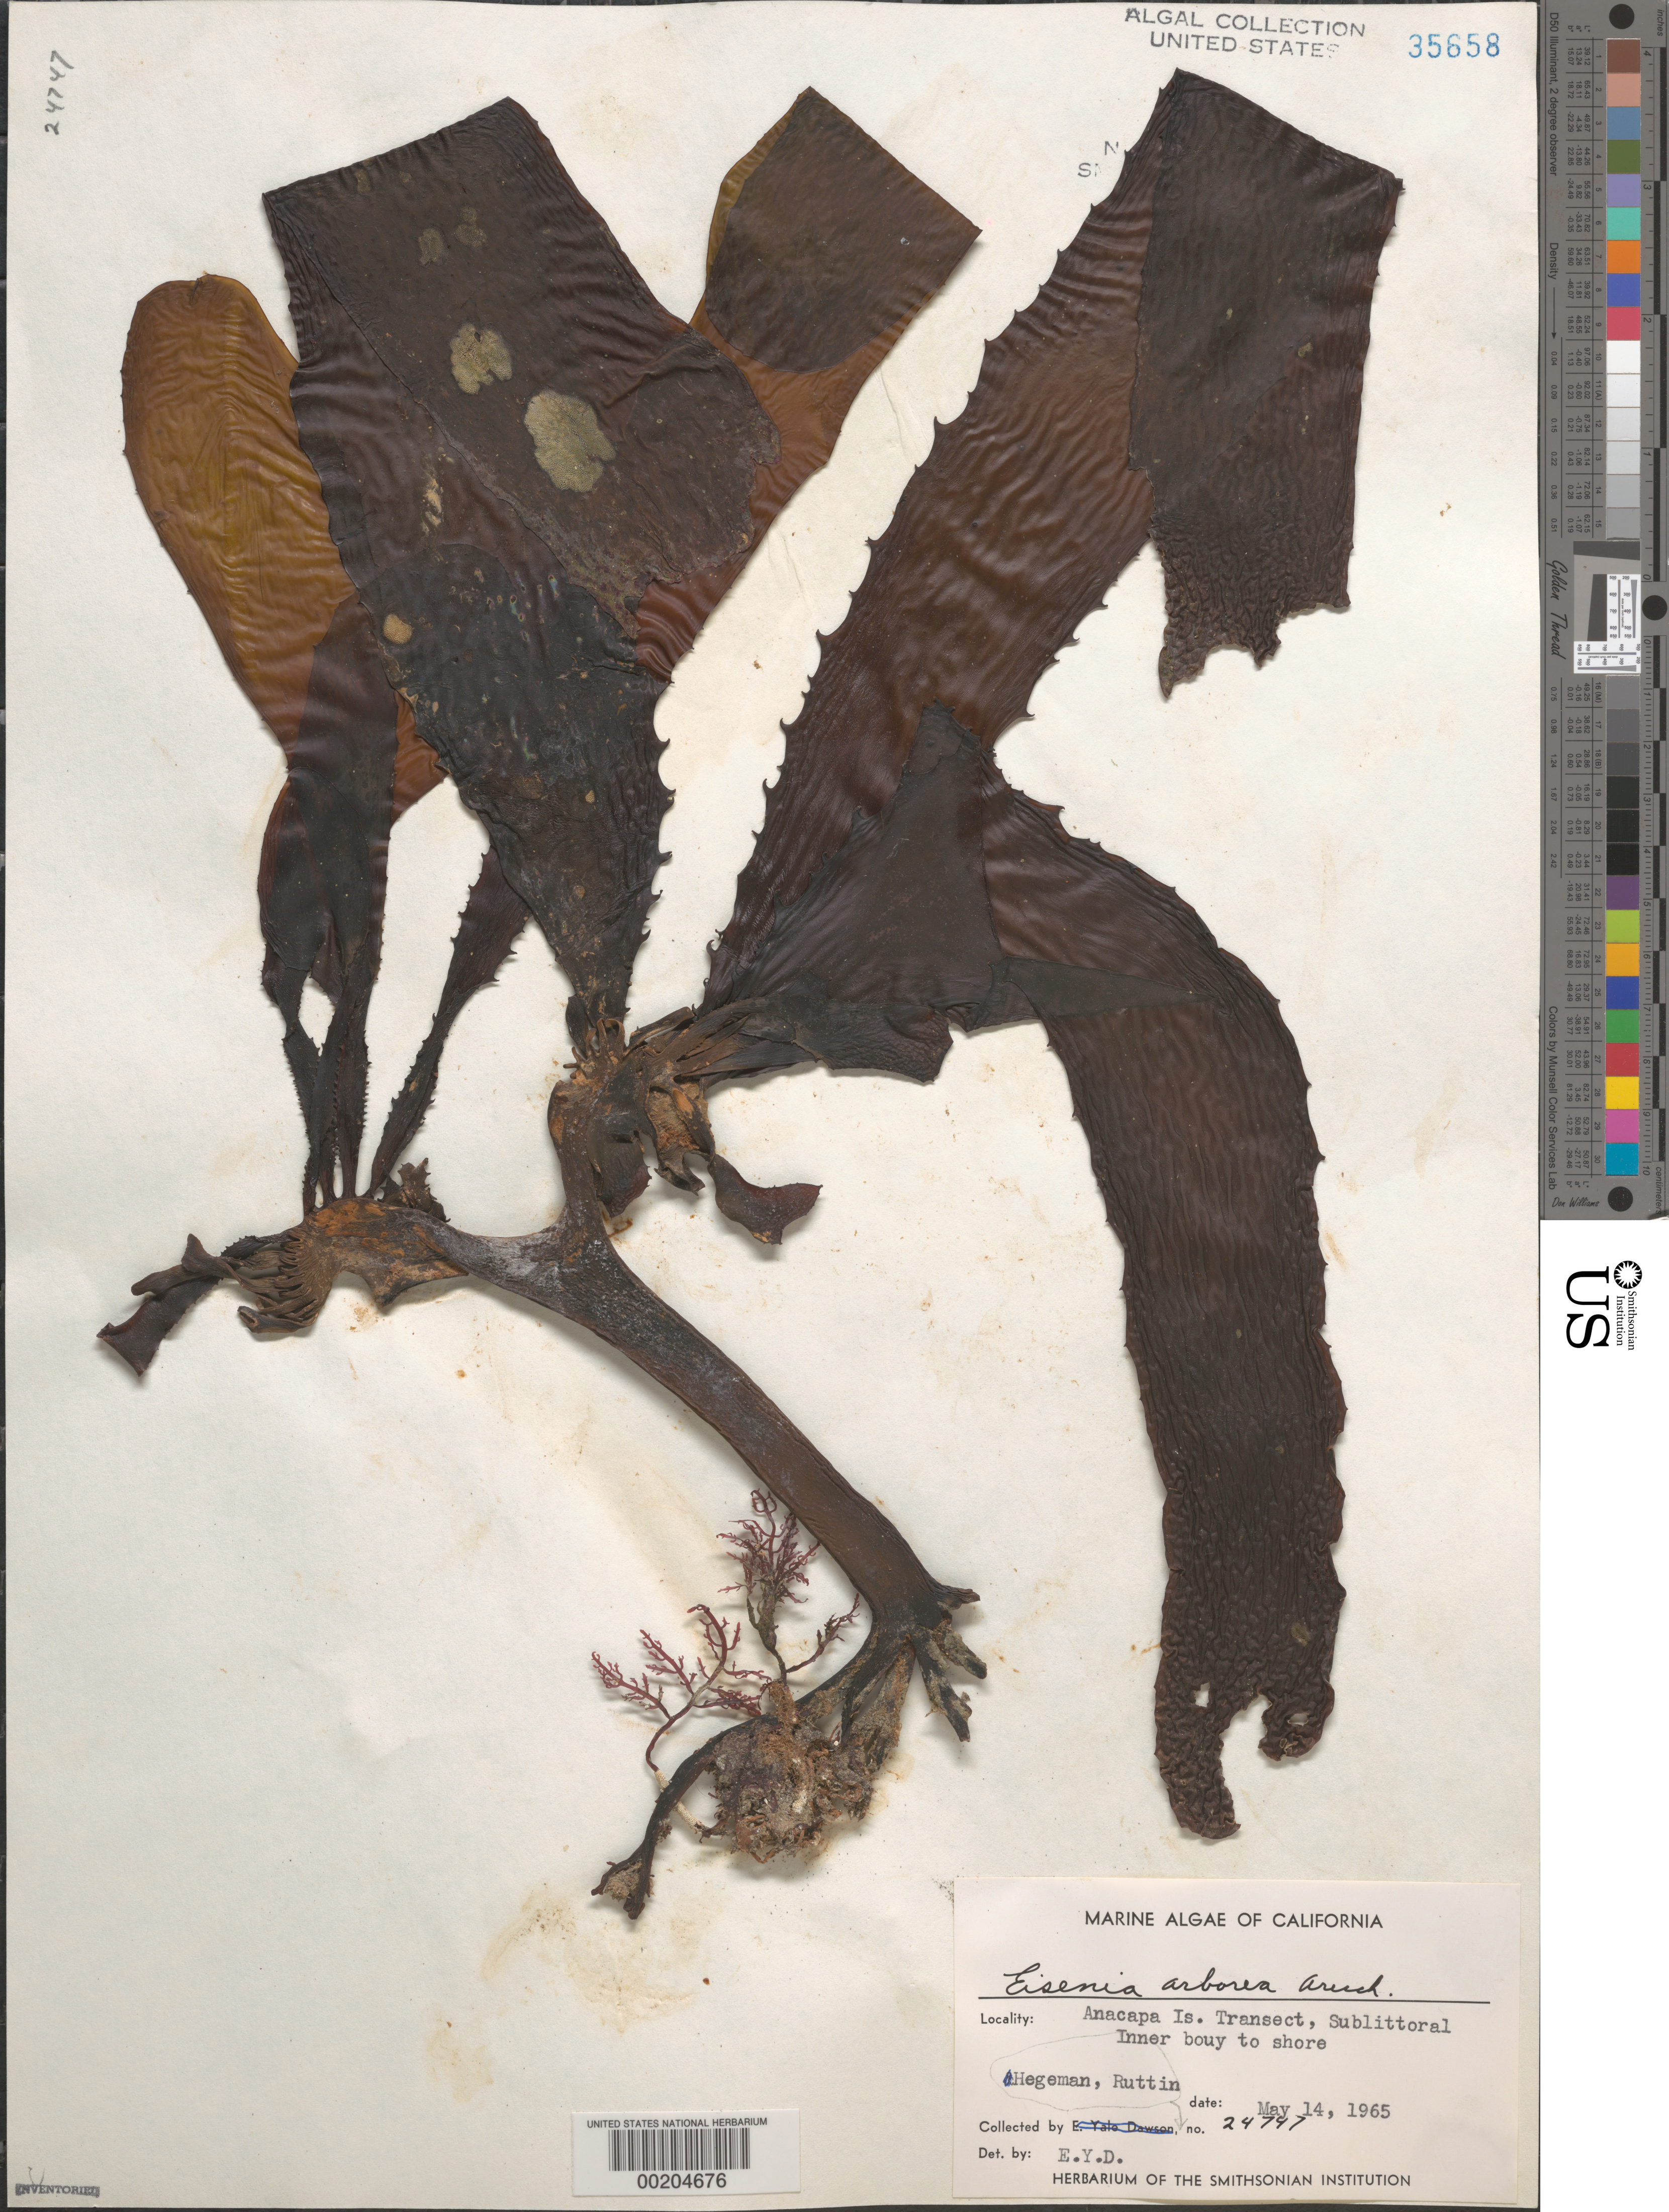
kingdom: Chromista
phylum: Ochrophyta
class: Phaeophyceae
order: Laminariales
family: Lessoniaceae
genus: Eisenia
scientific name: Eisenia arborea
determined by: Dawson, E. Y.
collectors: R. Hegeman & -. Ruttin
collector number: EYD 24747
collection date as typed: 14 May 1965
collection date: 1965-05-14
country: United States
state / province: California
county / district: Ventura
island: Anacapa Island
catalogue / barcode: US 35658